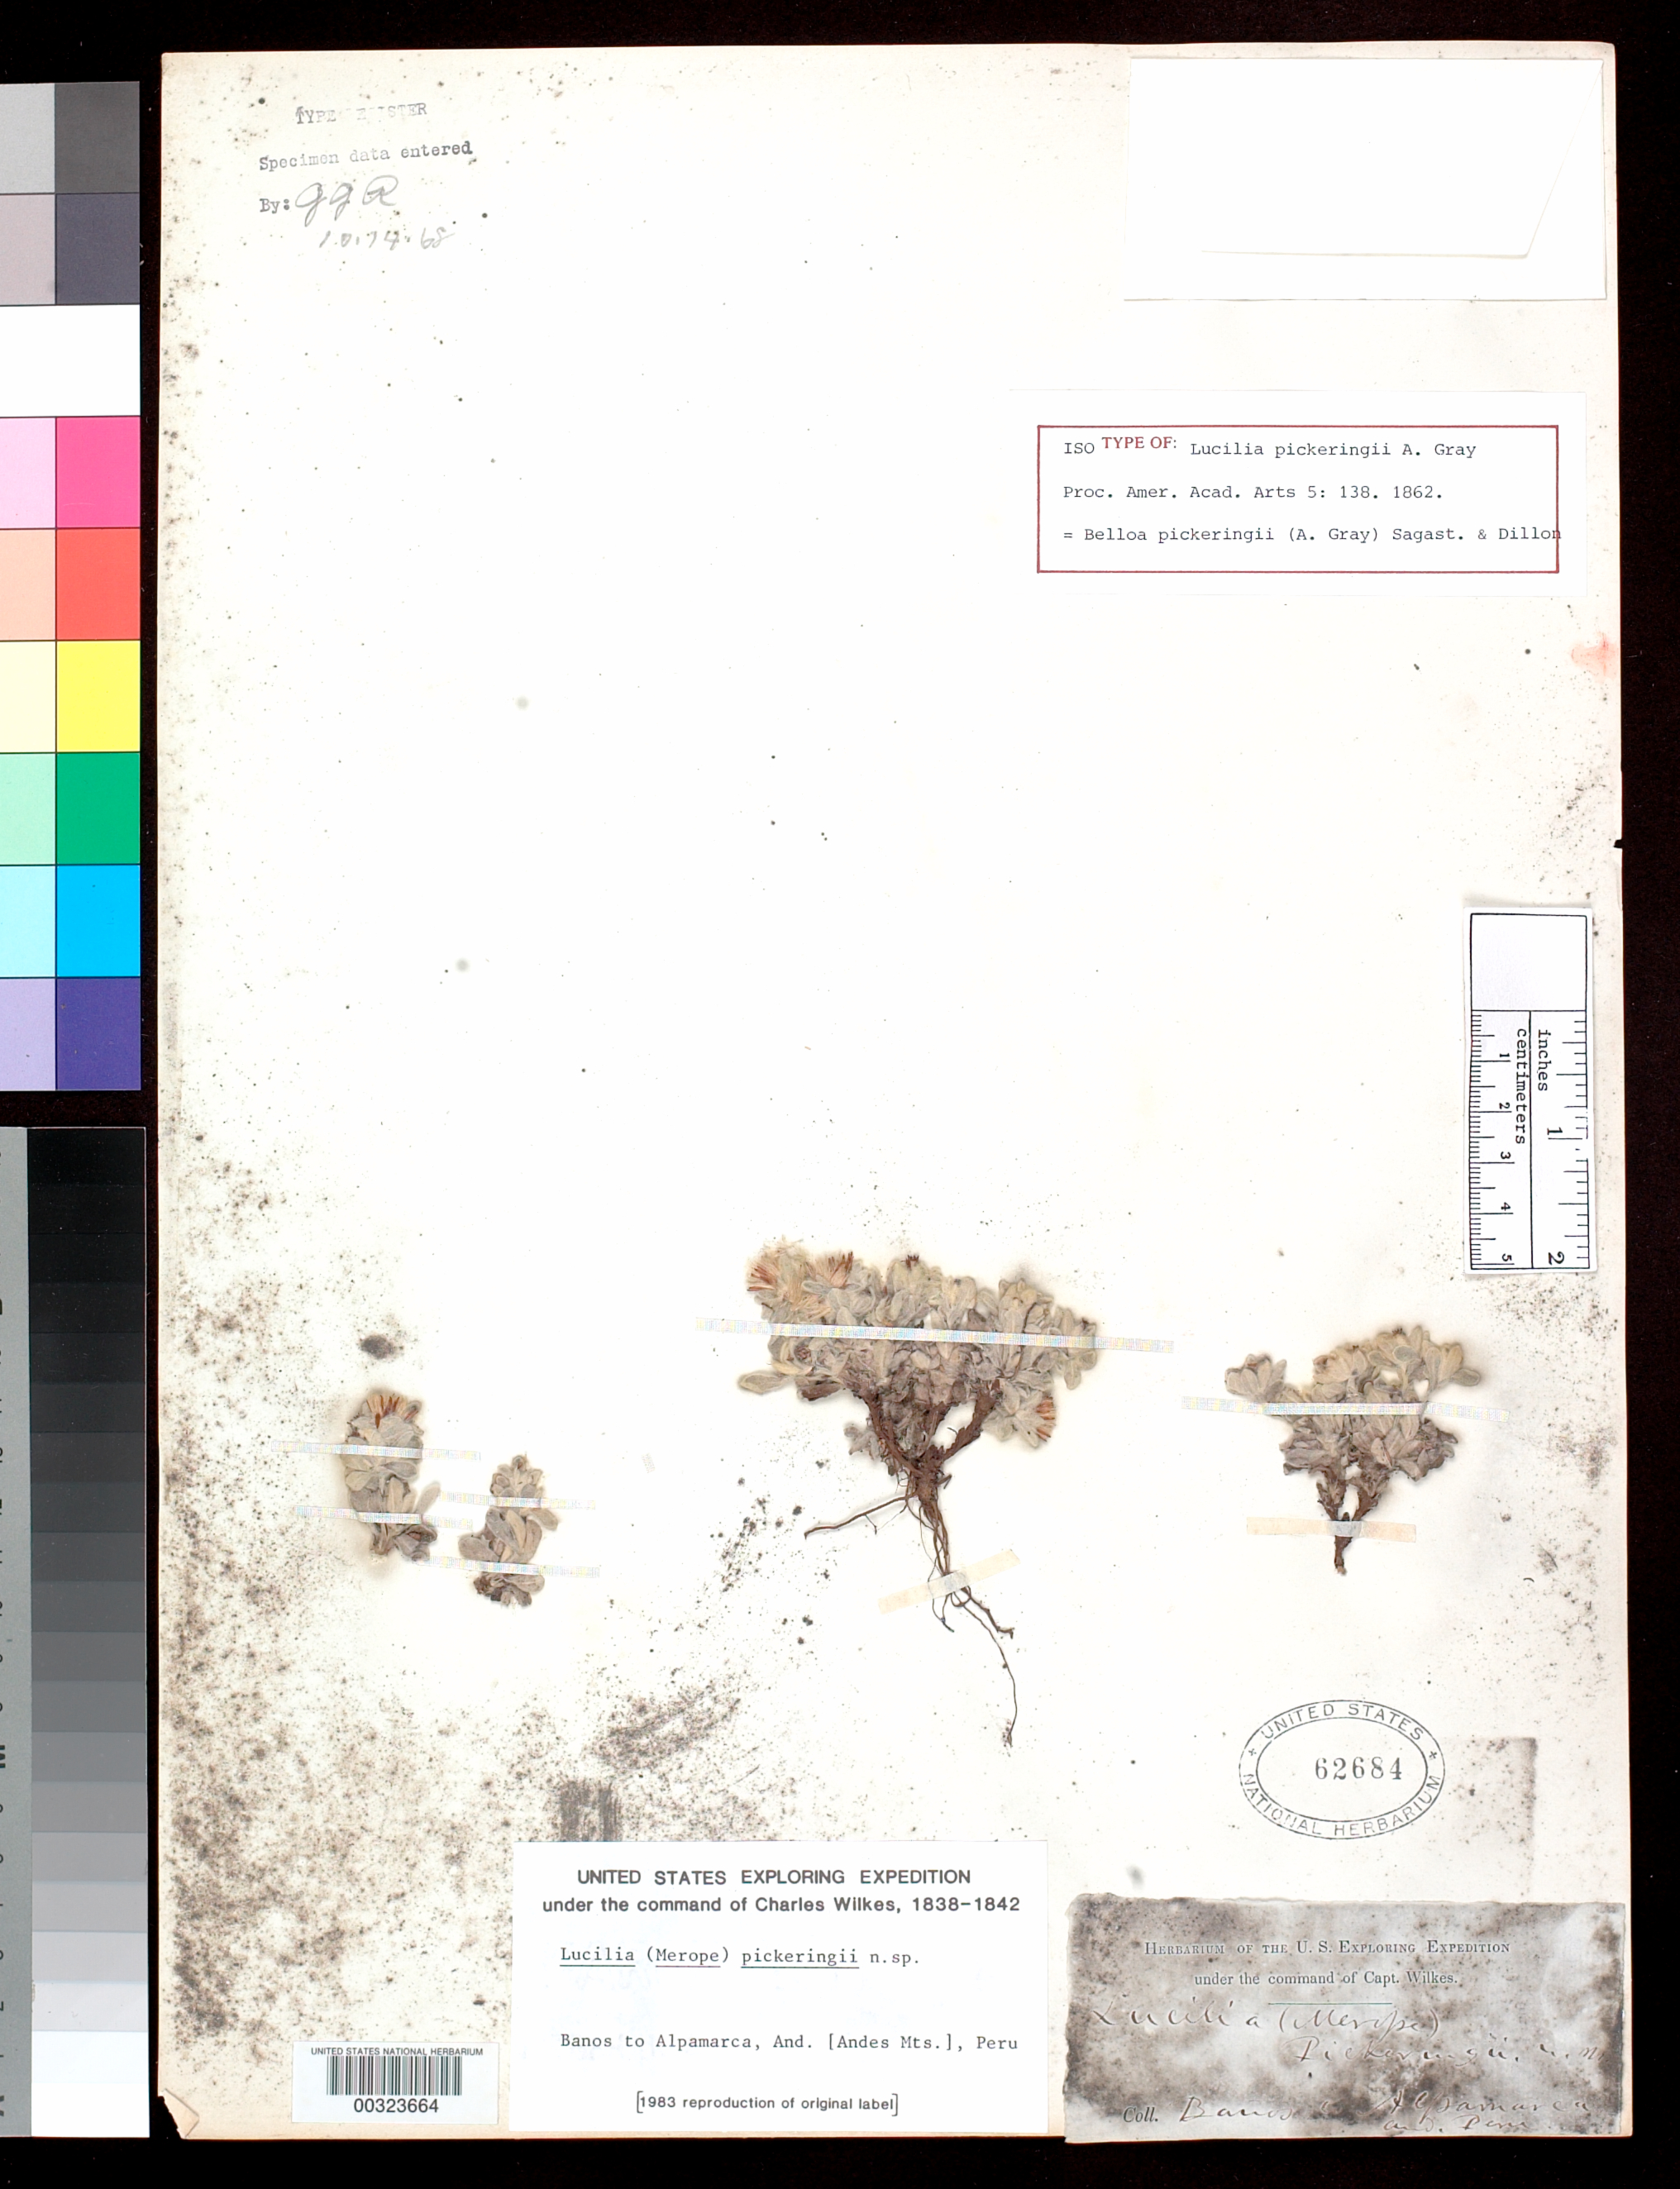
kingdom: Plantae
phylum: Tracheophyta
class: Magnoliopsida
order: Asterales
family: Asteraceae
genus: Lucilia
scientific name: Lucilia pickeringii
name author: A. Gray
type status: Isotype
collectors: Wilkes Explor. Exped.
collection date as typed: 1838 to -- --- 1842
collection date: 1838/1842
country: Peru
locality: Baños to Alpamarca, Andes Mountains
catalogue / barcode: US 62684